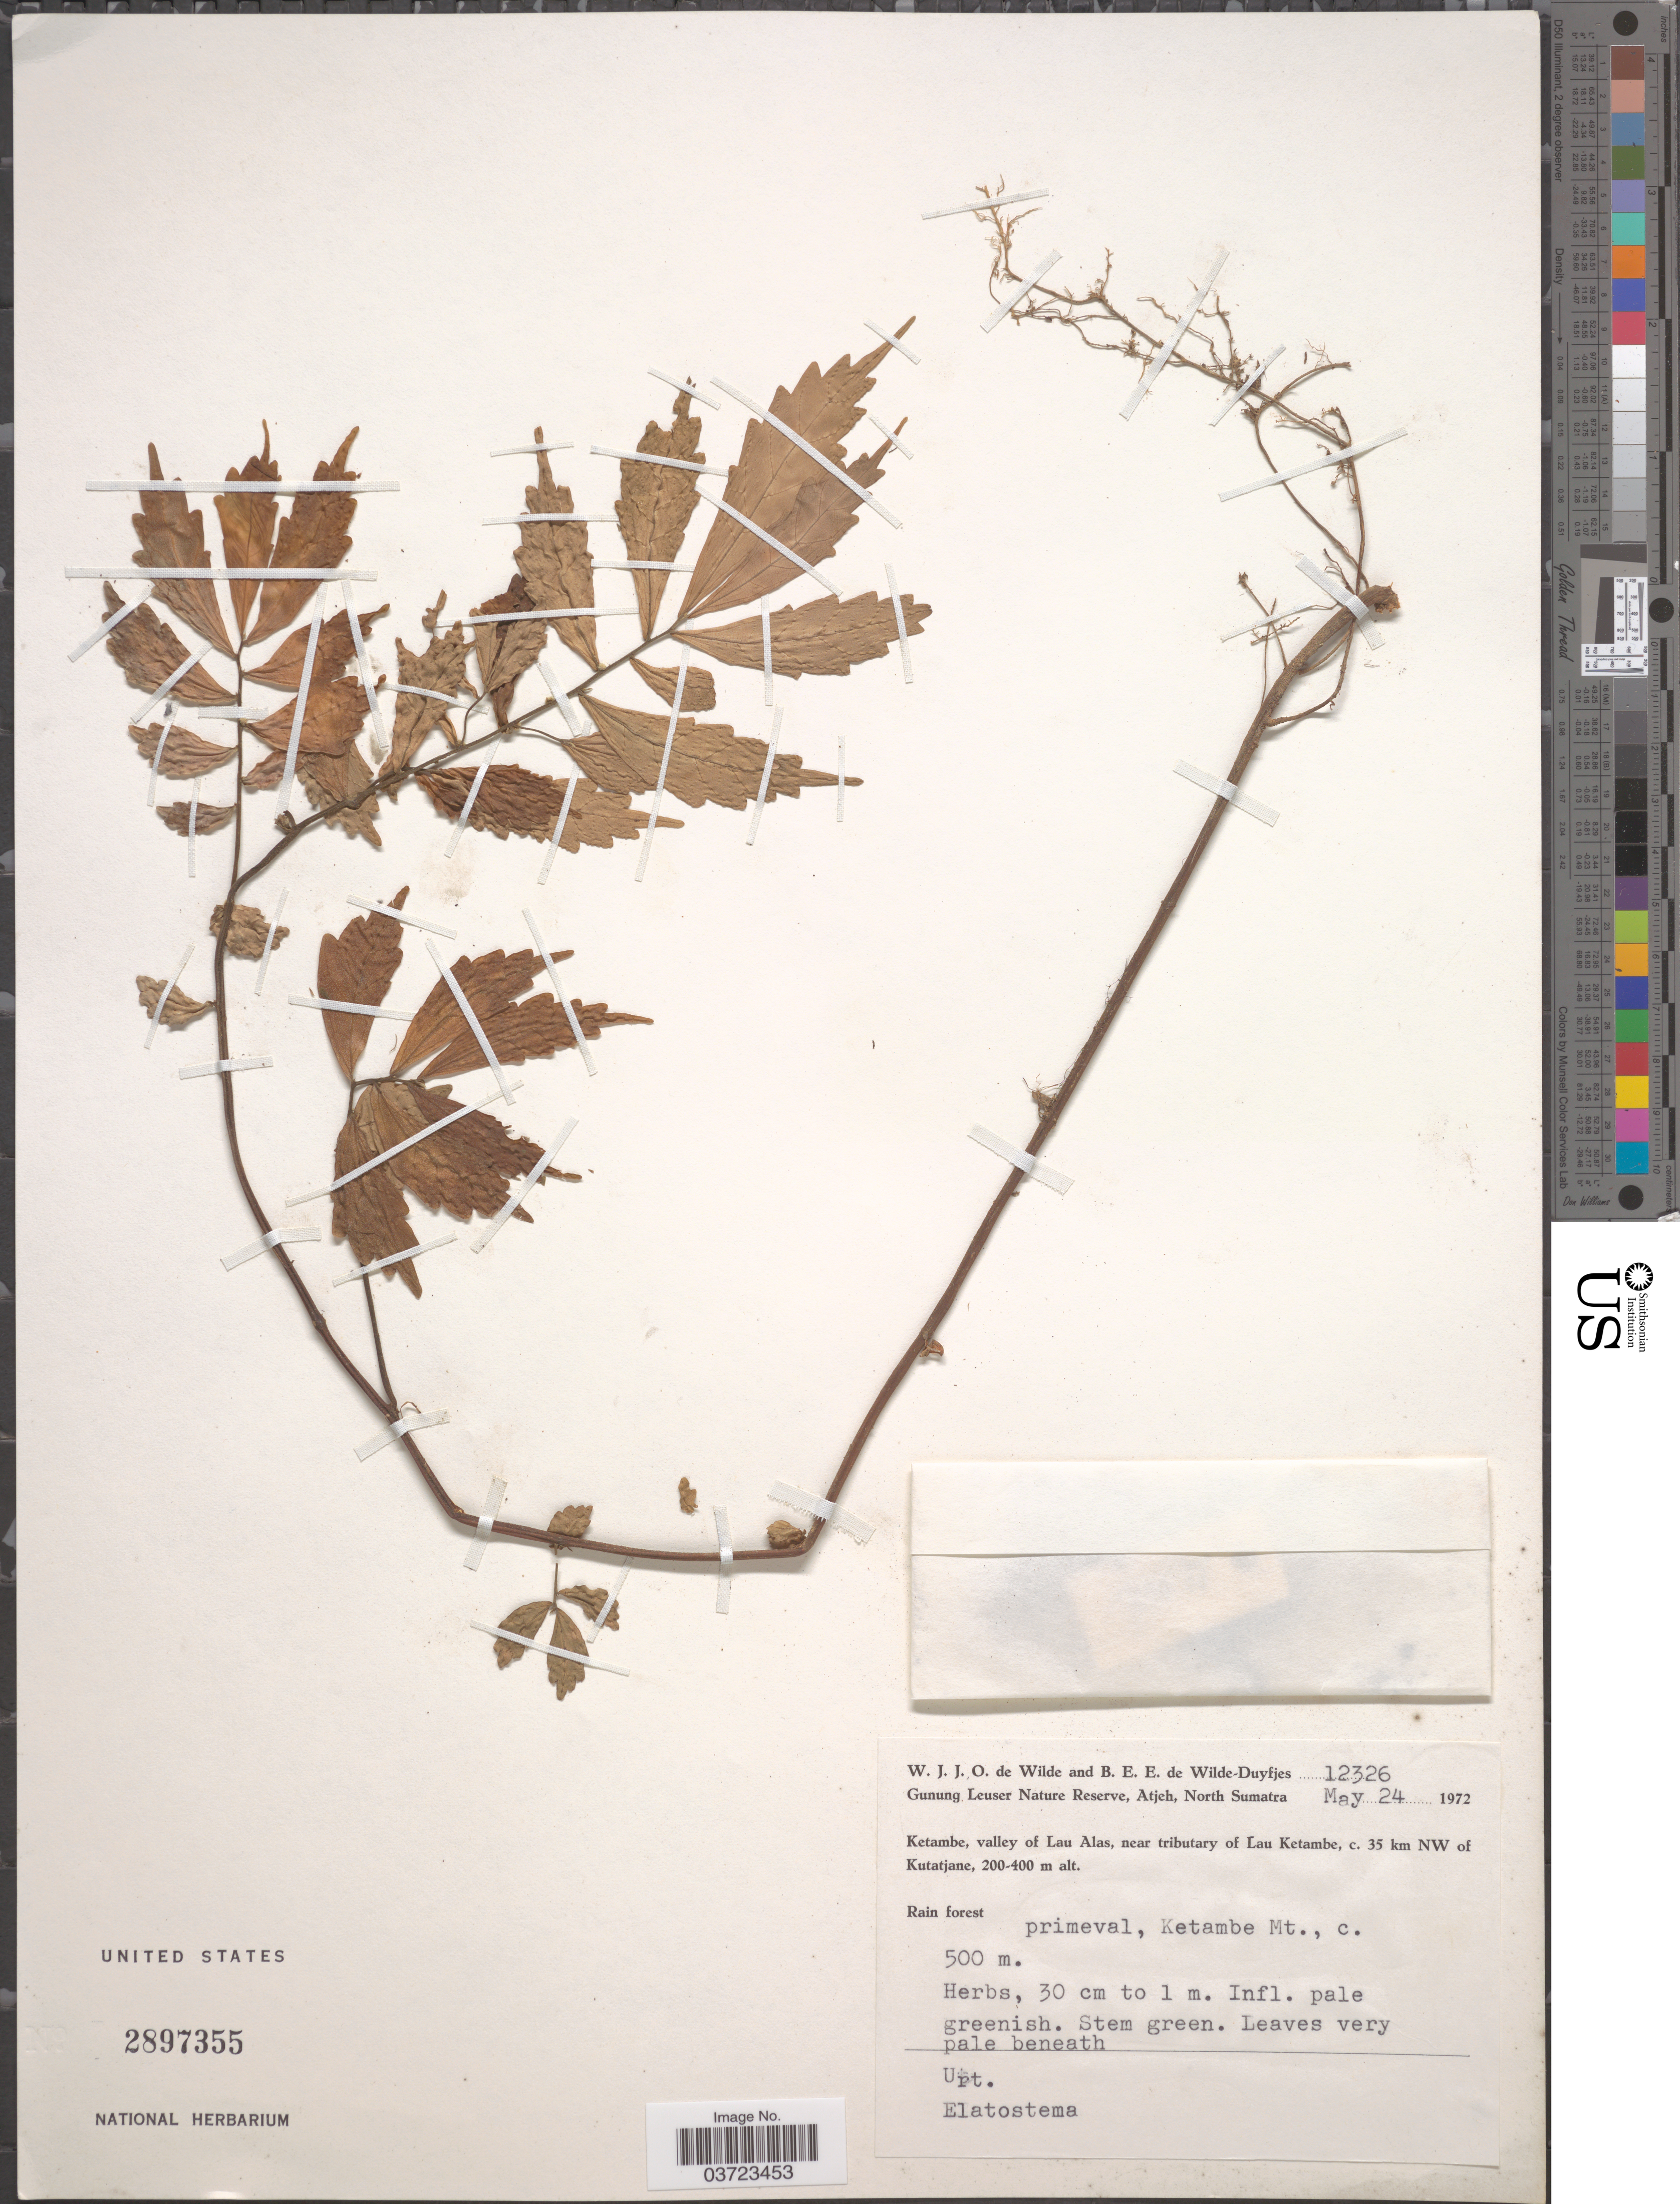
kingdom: Plantae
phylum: Tracheophyta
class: Magnoliopsida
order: Rosales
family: Urticaceae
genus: Elatostema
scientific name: Elatostema sp.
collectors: W. J. de Wilde & B. E. de Wilde-Duyfjes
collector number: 12326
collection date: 1972-05-24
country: Indonesia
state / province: Sumatra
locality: Gunung Leuser Nature Reserve, Atjeh, North Sumatra. Ketambe, valley of Lau Alas, near tributary of Lau Ketambe, c. 35 km NW of Kutatjane. Rain forest primeval, Ketambe Mt.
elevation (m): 500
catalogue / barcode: US 2897355